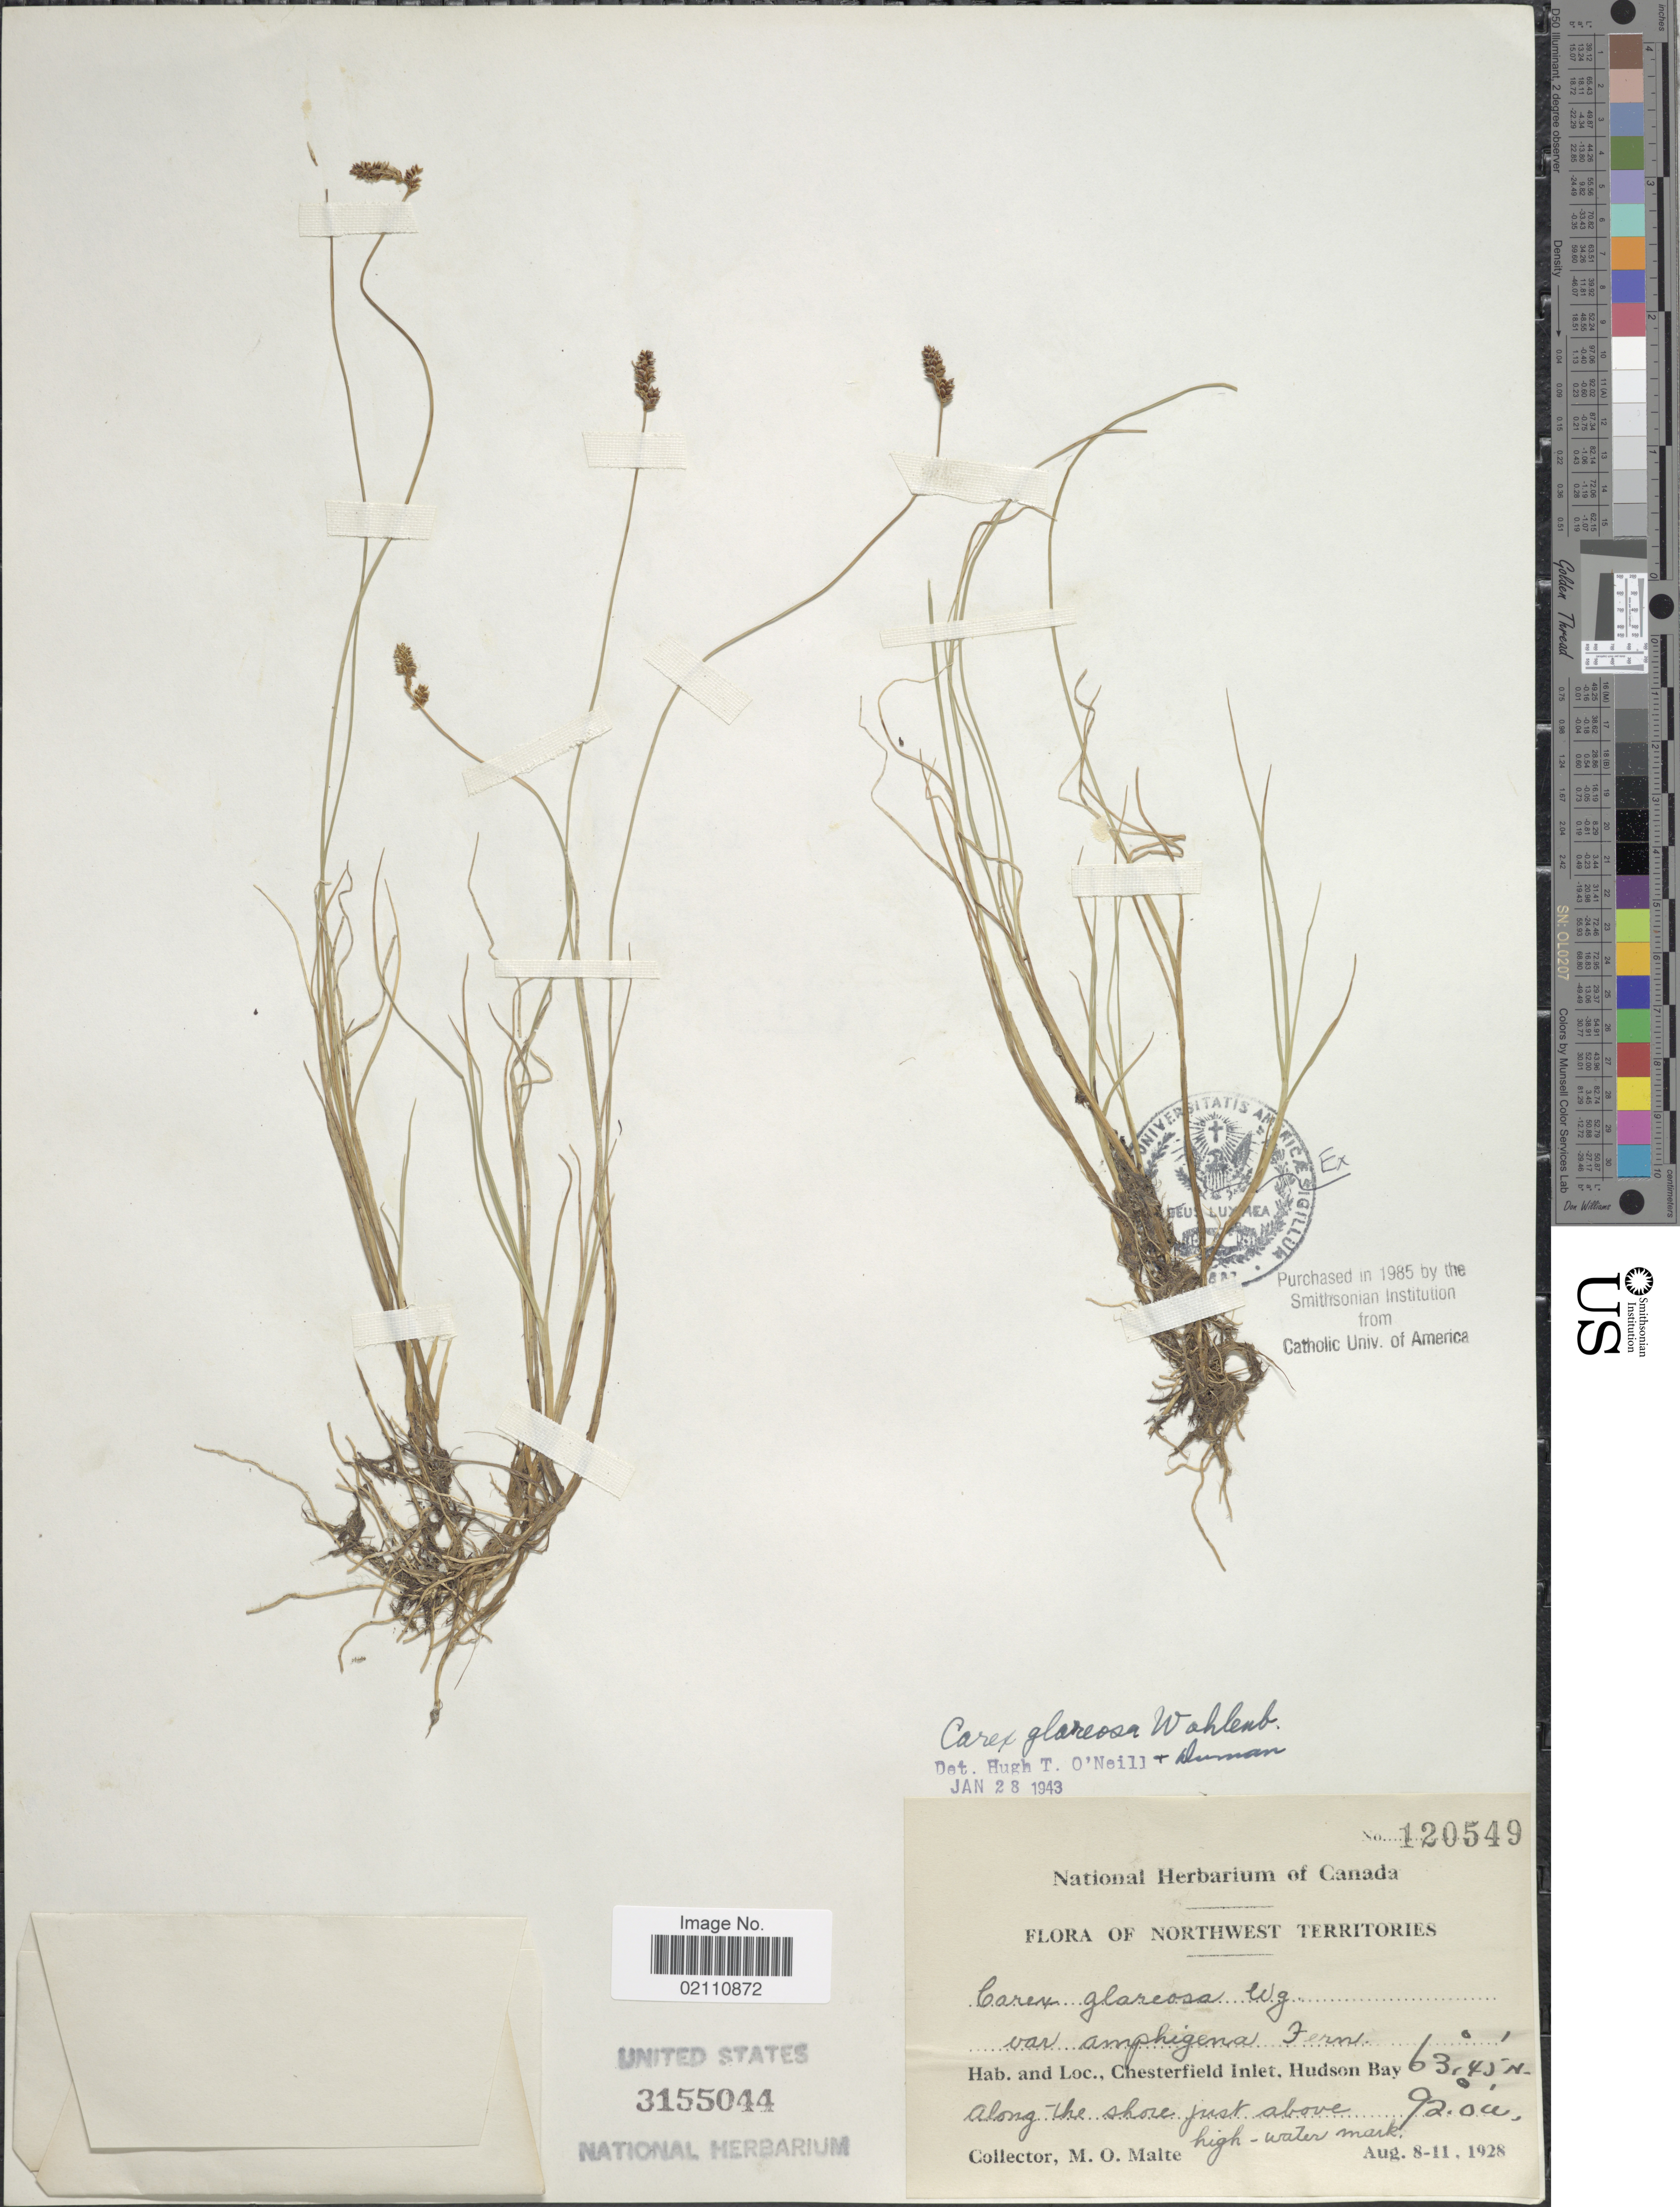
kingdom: Plantae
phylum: Tracheophyta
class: Liliopsida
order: Poales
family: Cyperaceae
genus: Carex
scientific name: Carex glareosa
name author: Schkuhr ex Wahlenb.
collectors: M. O. Malte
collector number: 120549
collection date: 1928-08-08/1928-08-11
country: Canada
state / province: Northwest Territories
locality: Chesterfield Inlet, Hudson Bay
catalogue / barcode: US 3155044